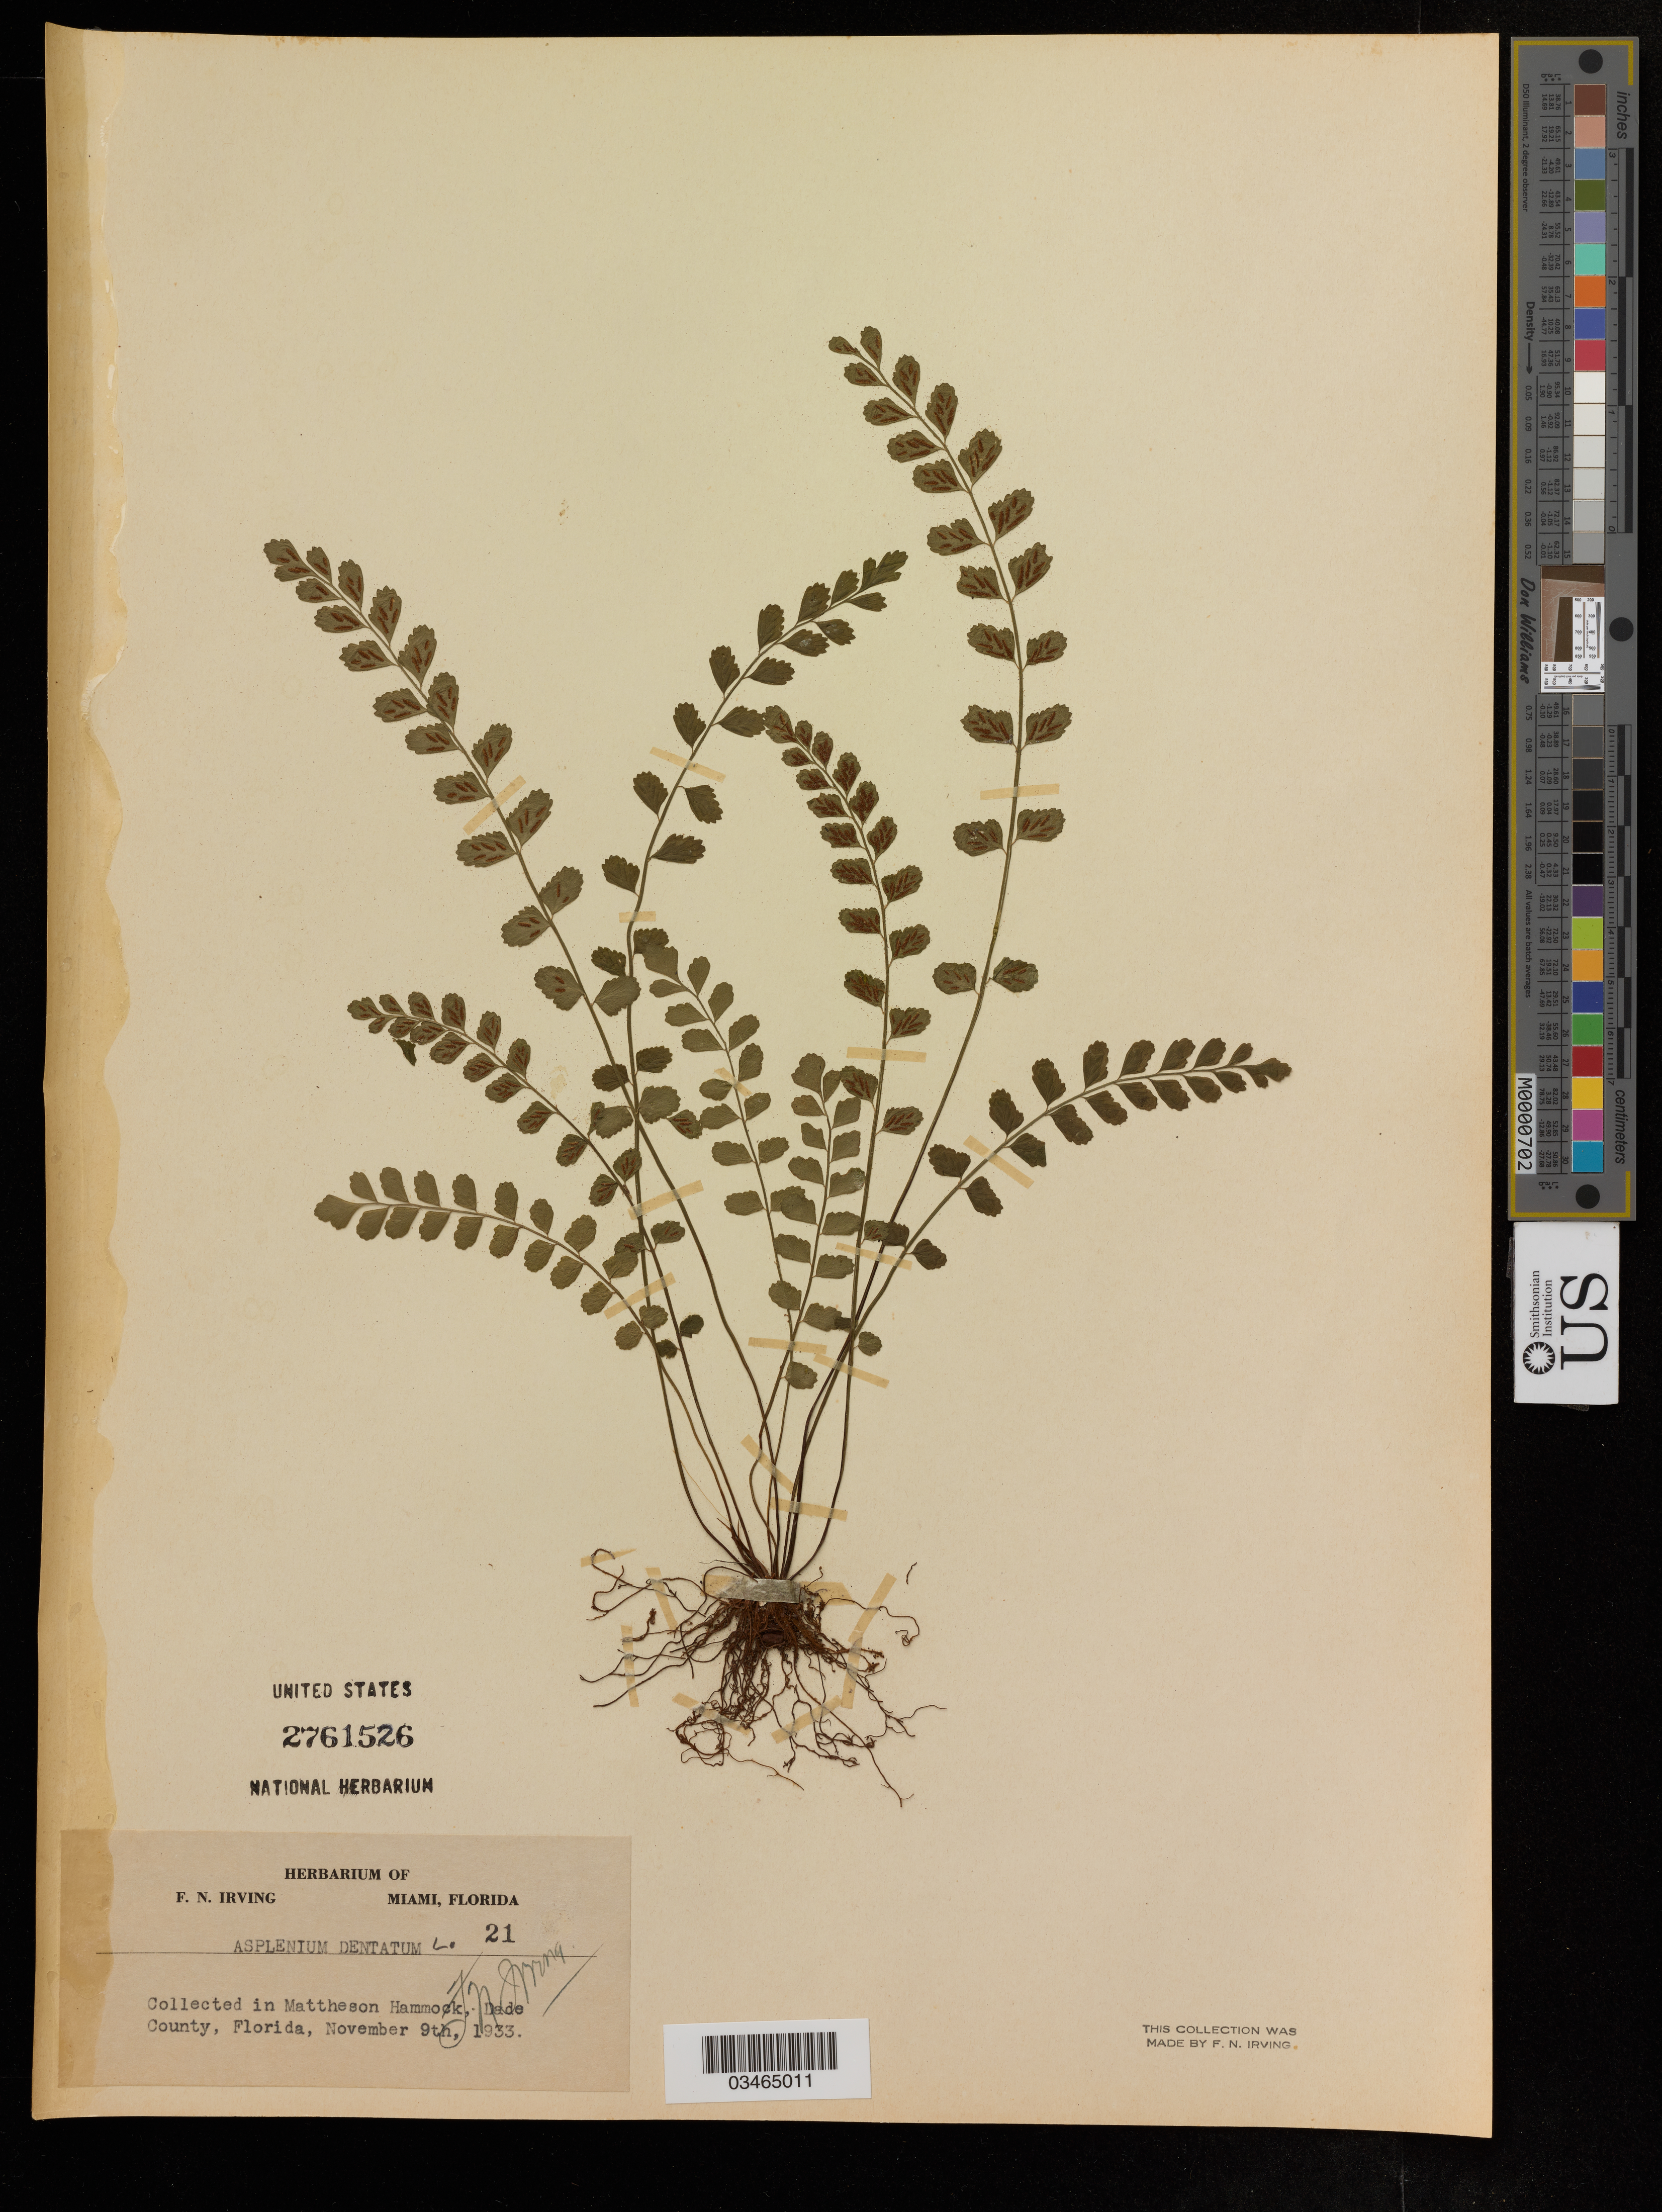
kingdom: Plantae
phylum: Tracheophyta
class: Polypodiopsida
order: Polypodiales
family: Aspleniaceae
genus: Asplenium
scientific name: Asplenium dentatum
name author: L.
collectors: F. Irving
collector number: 21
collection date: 1933-11-09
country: United States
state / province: Florida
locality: In Mattheson Hammock, Dade County.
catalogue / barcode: US 2761526